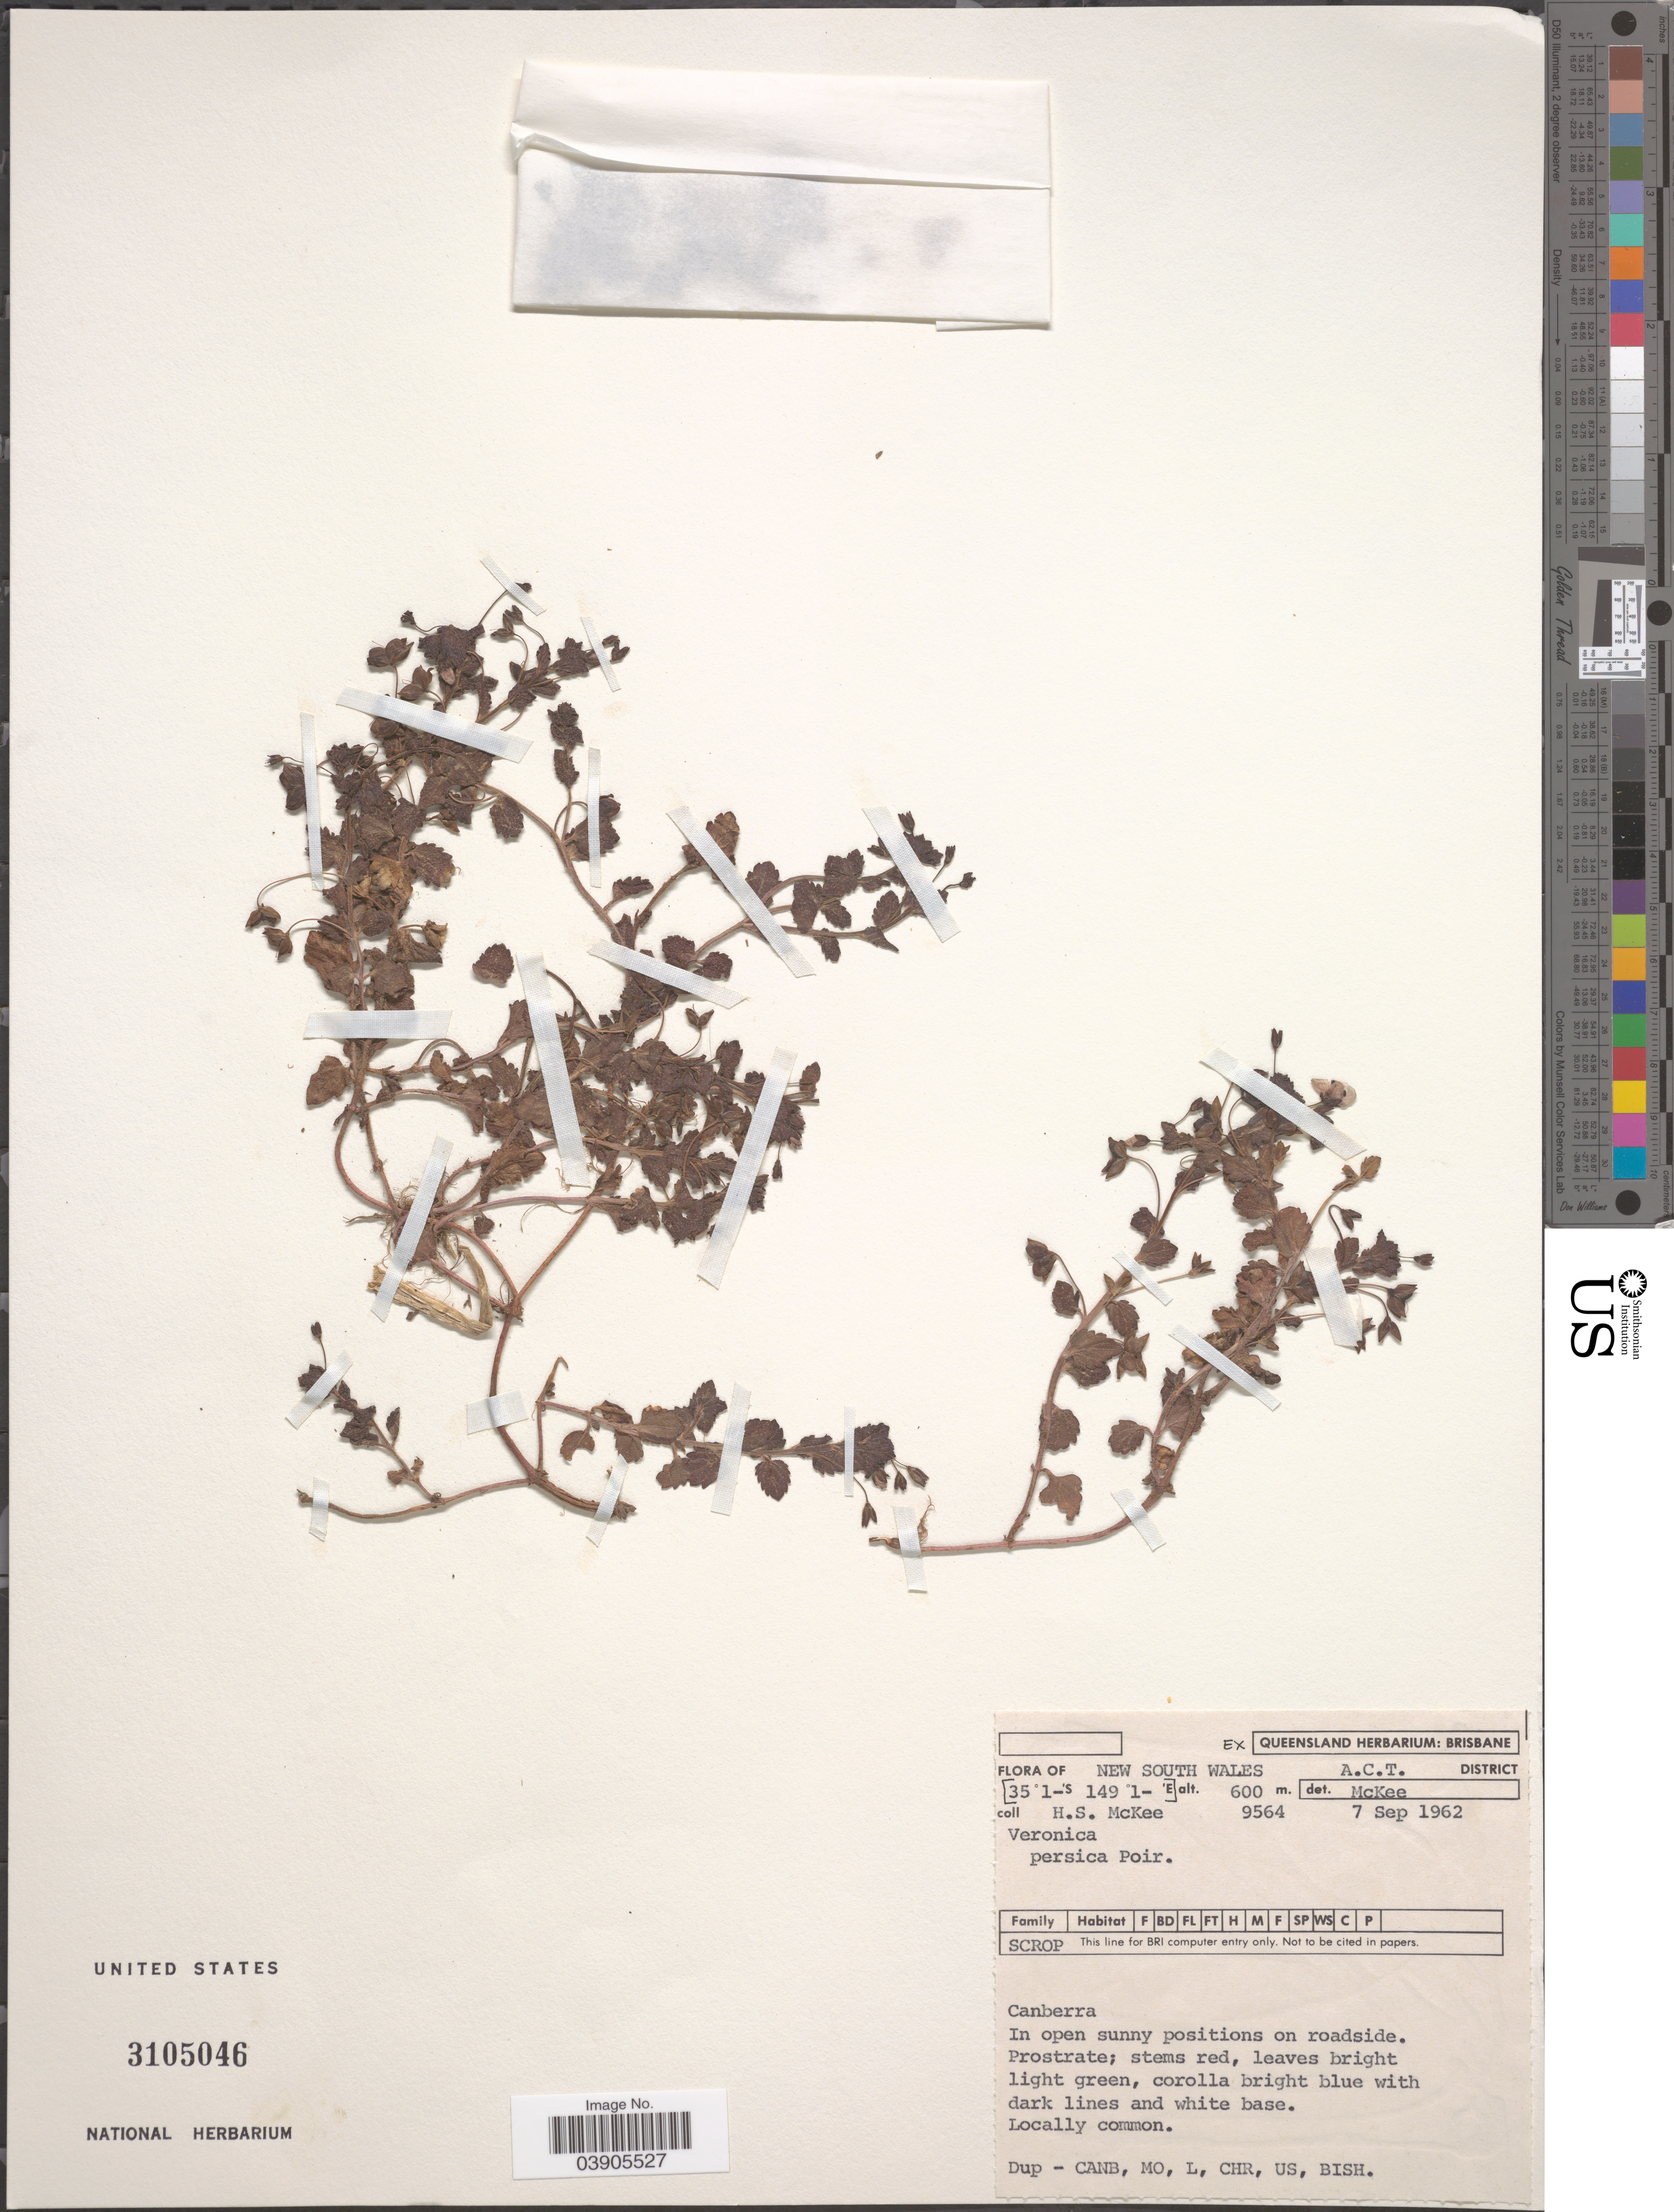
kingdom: Plantae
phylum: Tracheophyta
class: Magnoliopsida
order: Lamiales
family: Plantaginaceae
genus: Veronica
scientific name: Veronica persica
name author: Poir.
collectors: H. S. McKee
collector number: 9564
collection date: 1962-09-07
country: Australia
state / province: New South Wales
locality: A.C.T. District. Canberra.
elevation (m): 600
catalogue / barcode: US 3105046